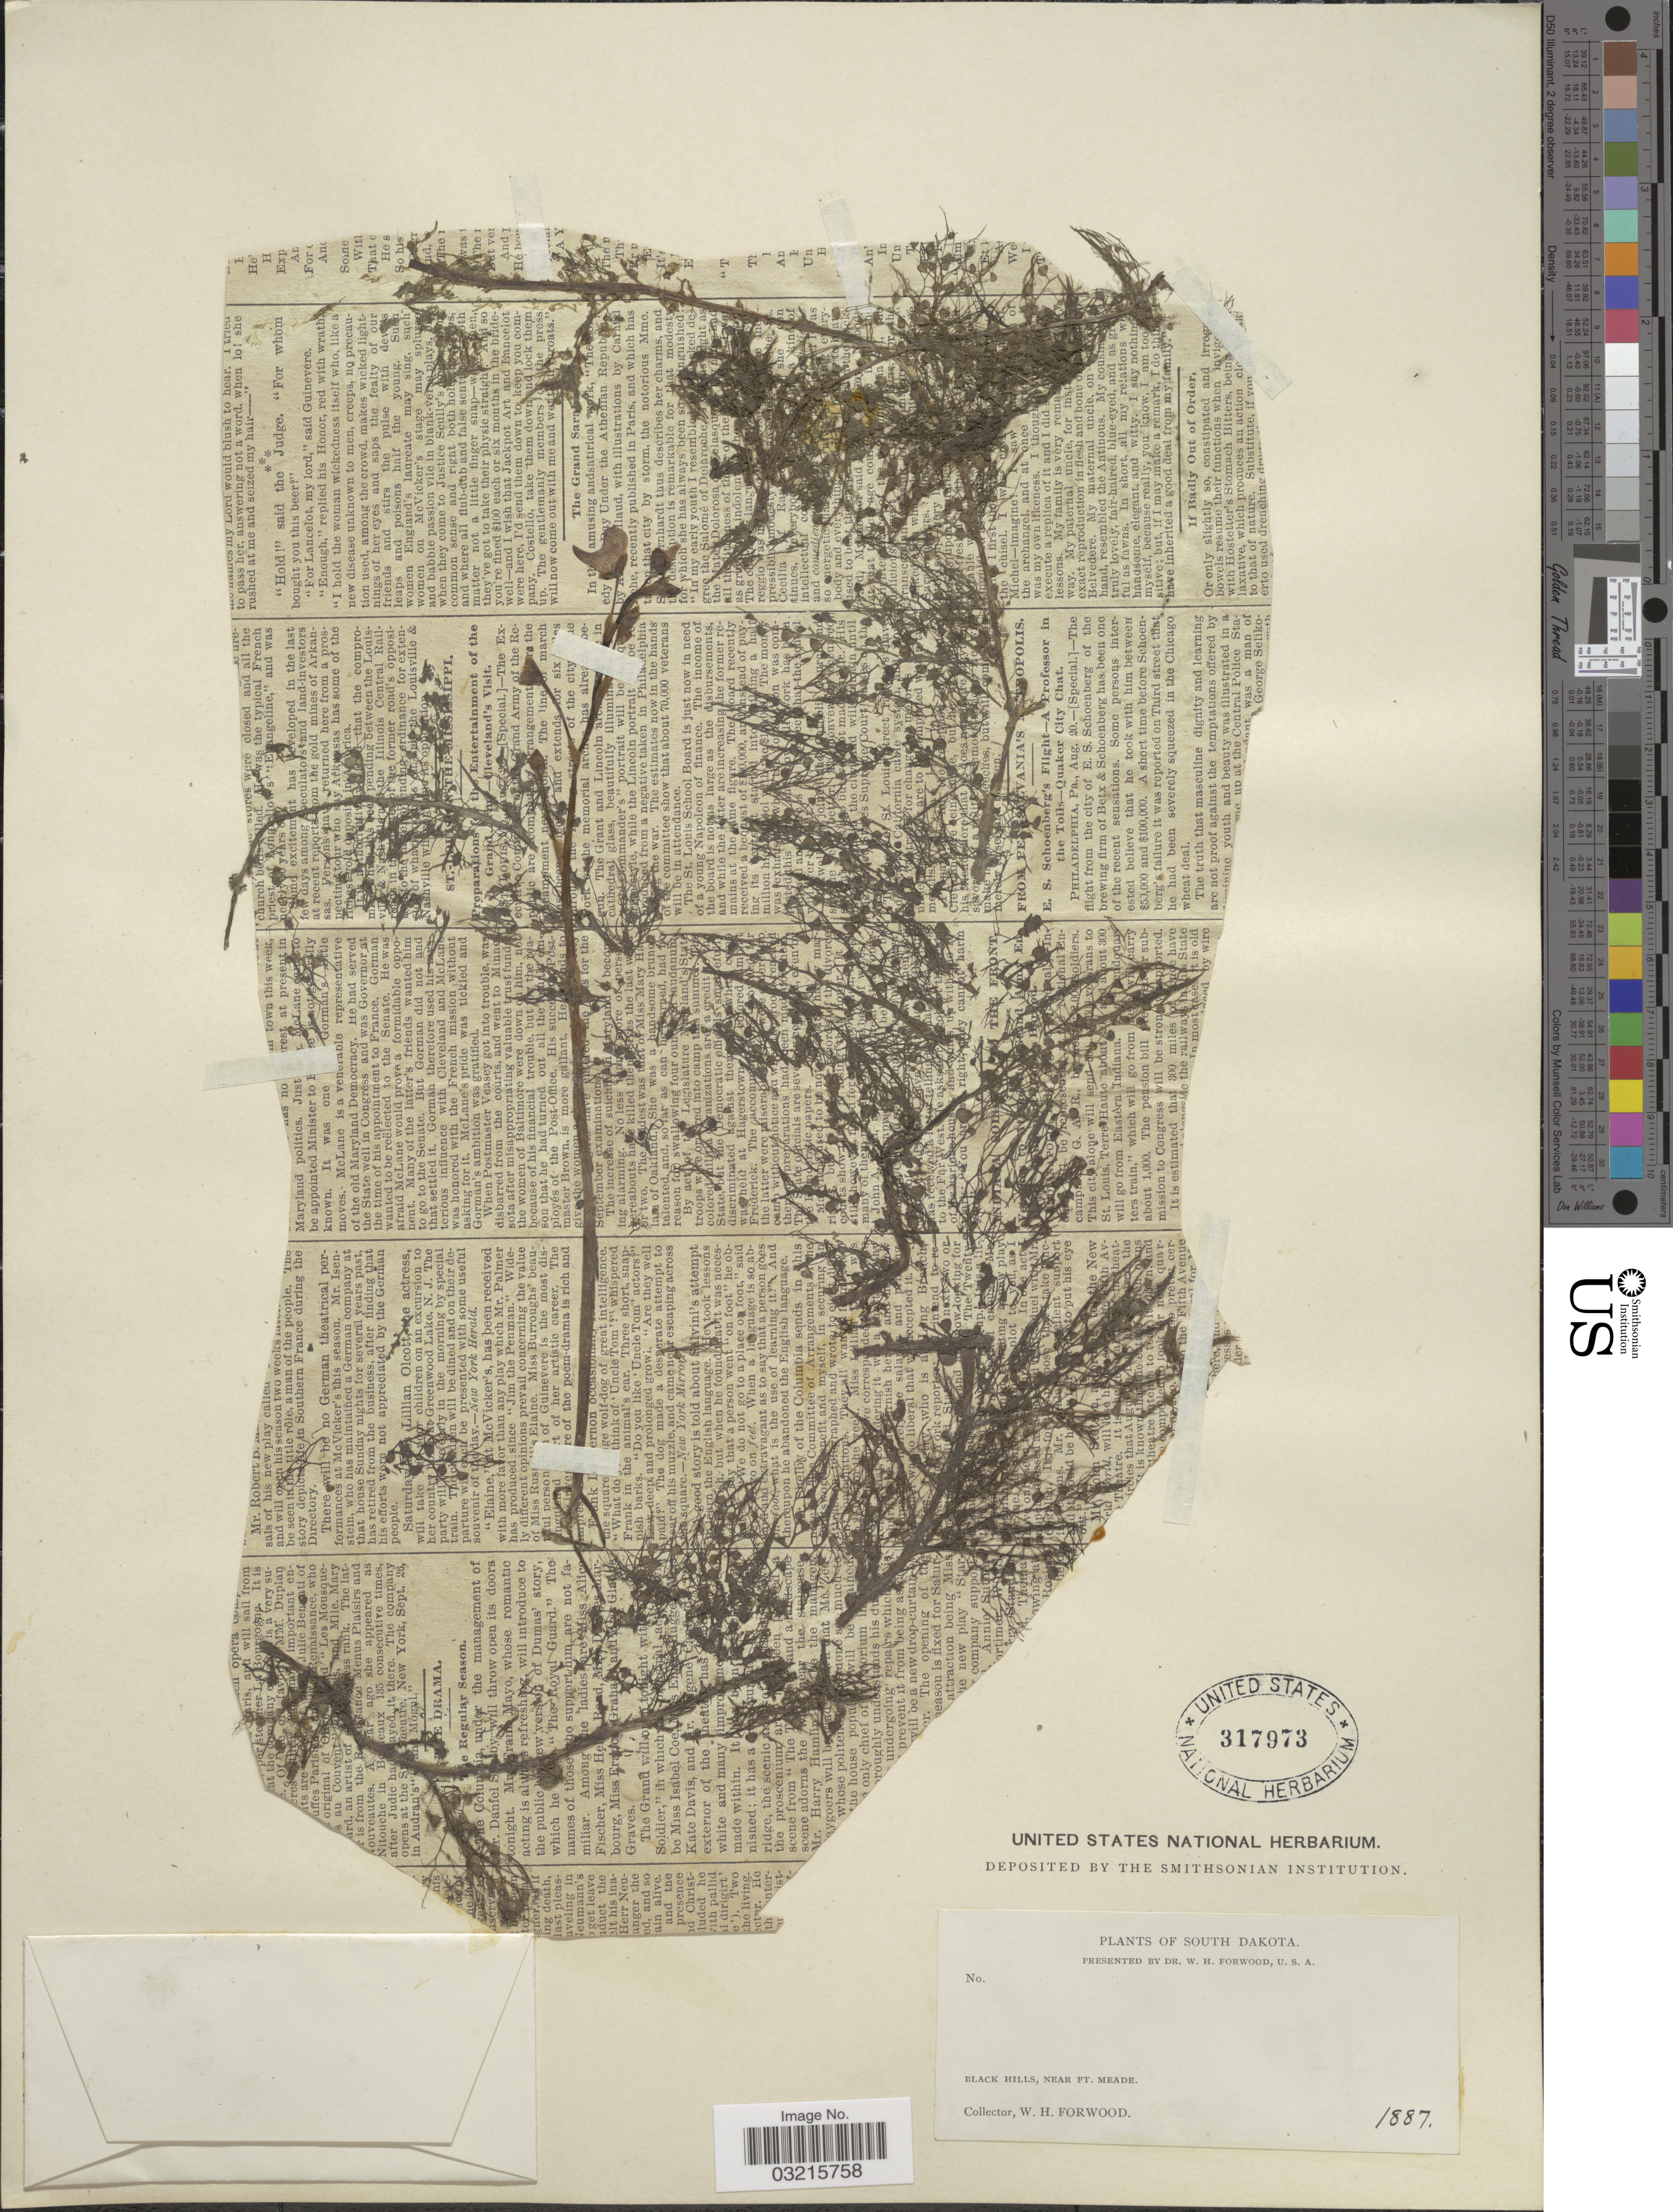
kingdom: Plantae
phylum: Tracheophyta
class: Magnoliopsida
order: Lamiales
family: Lentibulariaceae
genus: Utricularia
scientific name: Utricularia vulgaris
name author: L.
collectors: W. Forwood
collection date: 1887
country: United States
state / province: South Dakota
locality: Black Hills, near Ft. Meade.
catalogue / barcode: US 317973